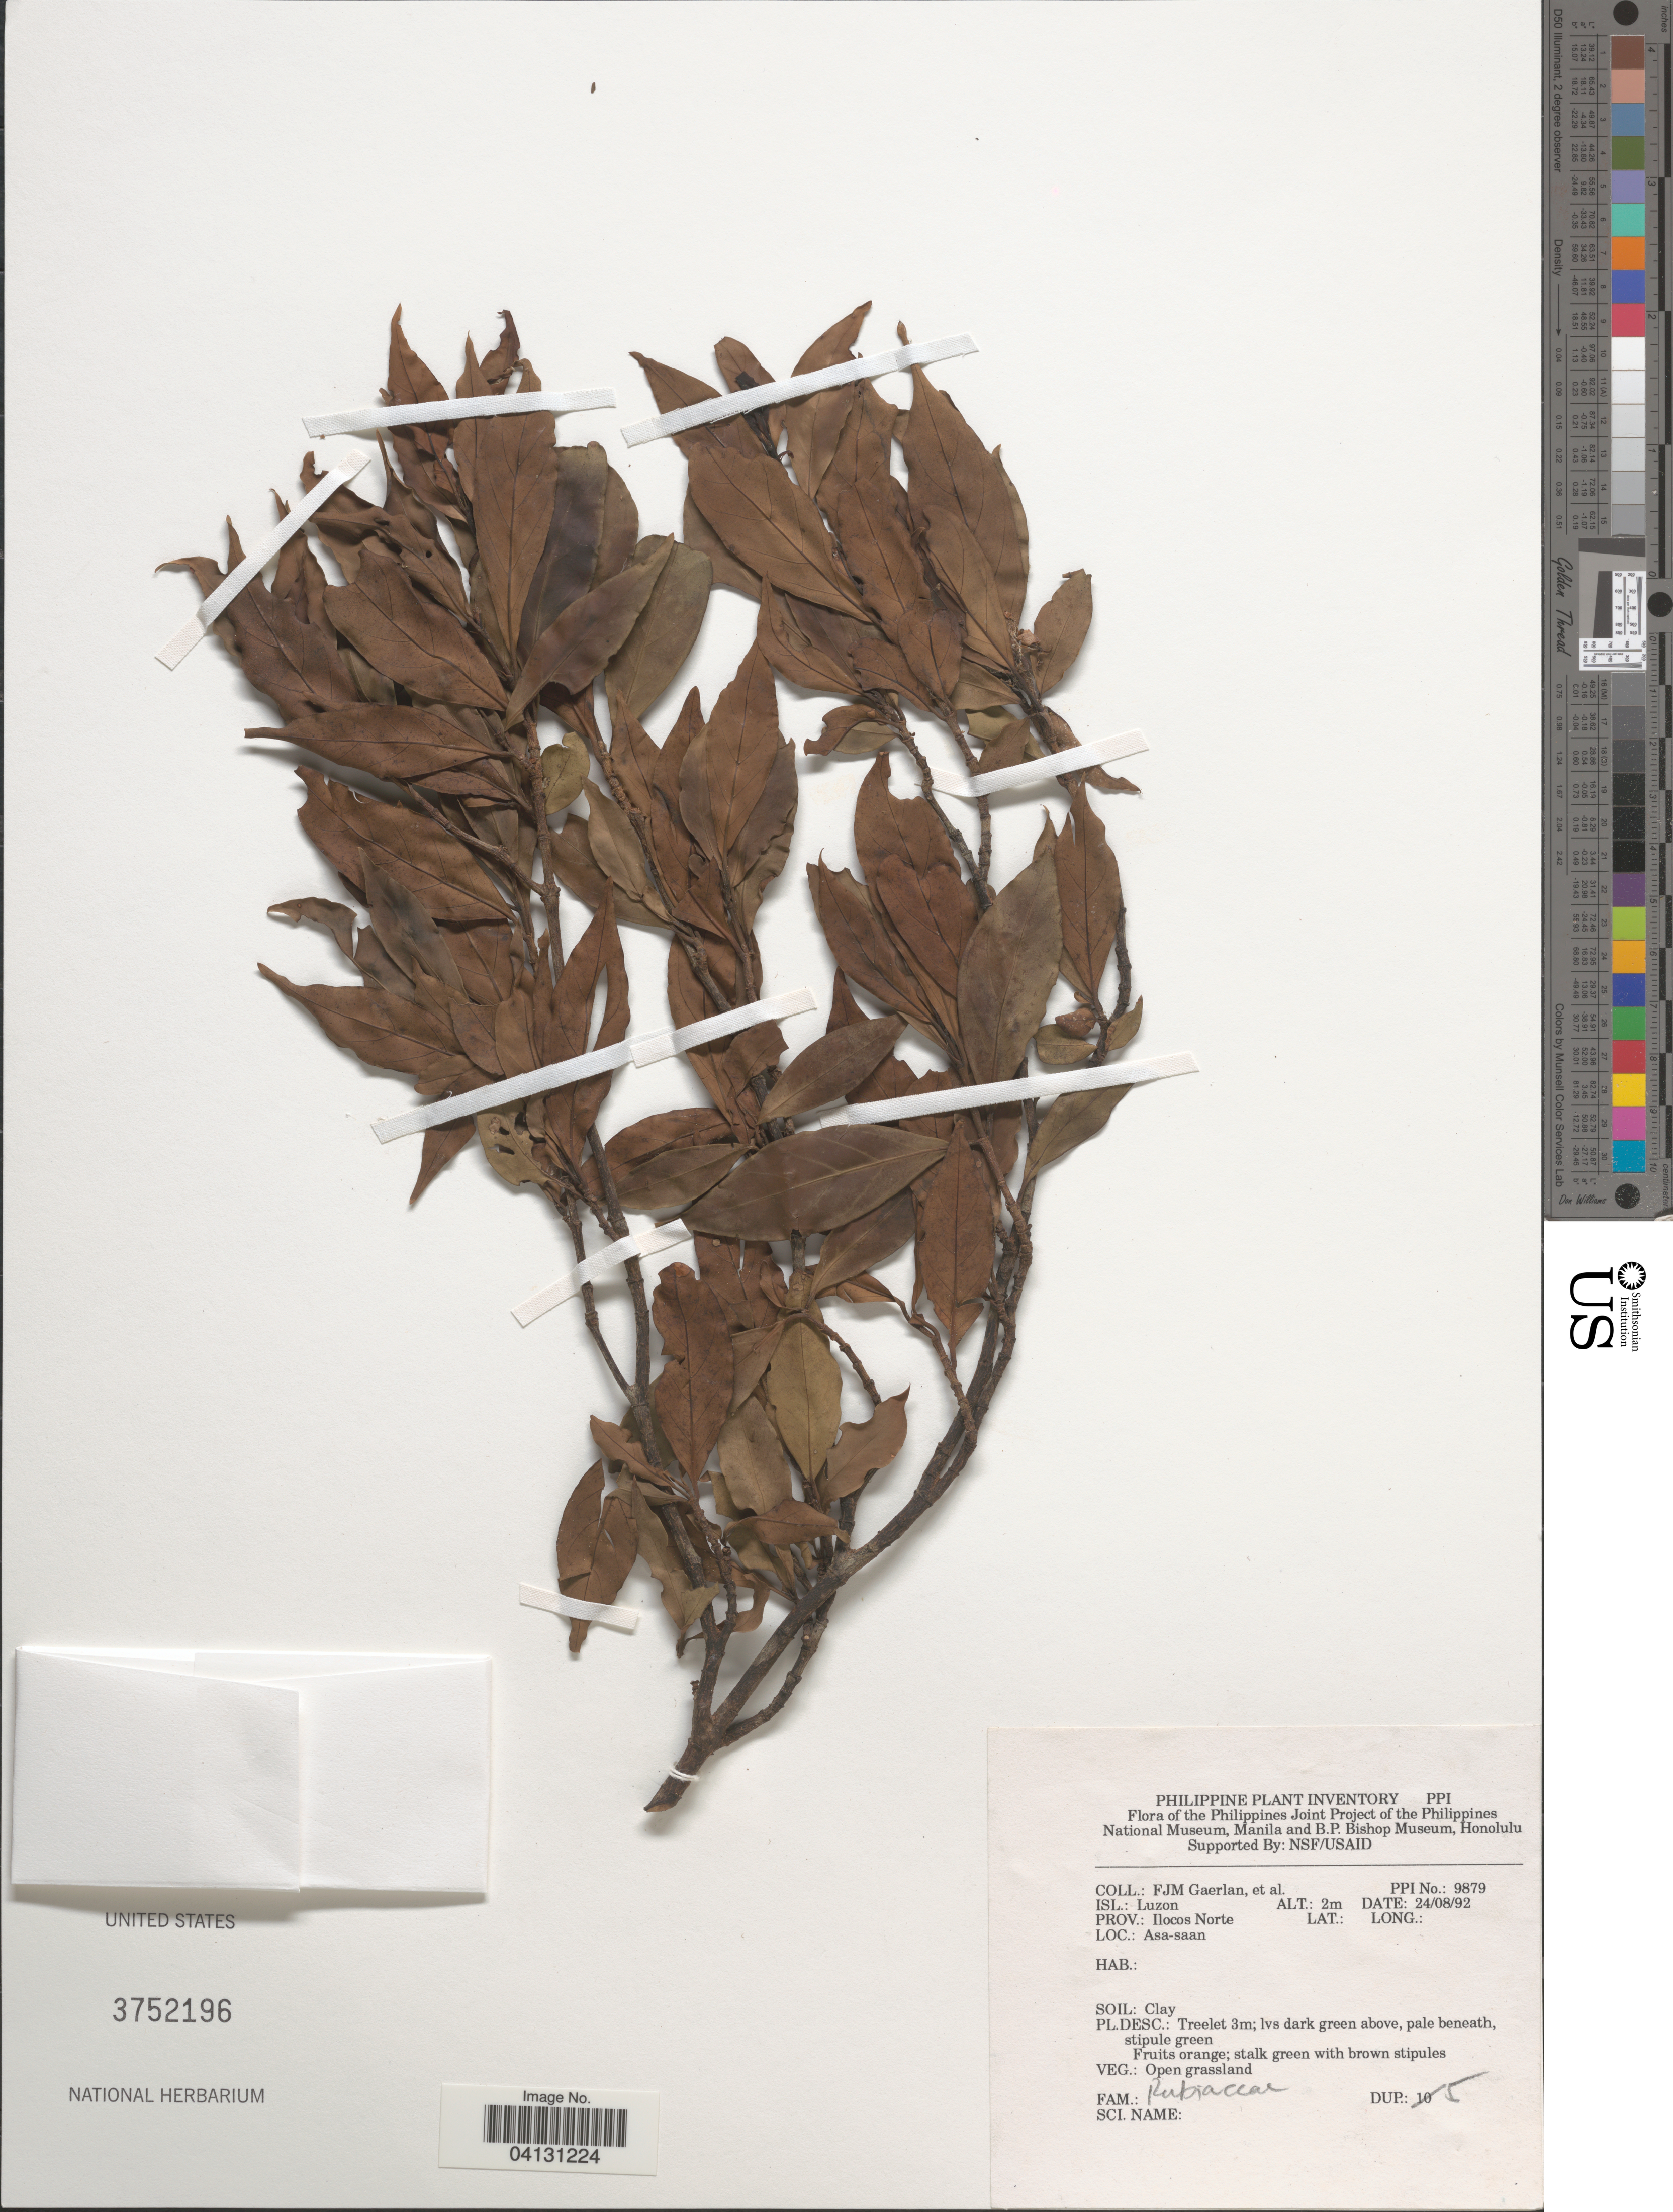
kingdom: Plantae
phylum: Tracheophyta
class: Magnoliopsida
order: Gentianales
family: Rubiaceae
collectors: F. Gaerlan & et al.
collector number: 9879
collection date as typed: Transcribed d/m/y: 24/8/92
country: Philippines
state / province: Ilocos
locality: Isl.: Luzon. Prov.: Ilocos Norte. Asa-saan.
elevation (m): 2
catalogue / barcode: US 3752196